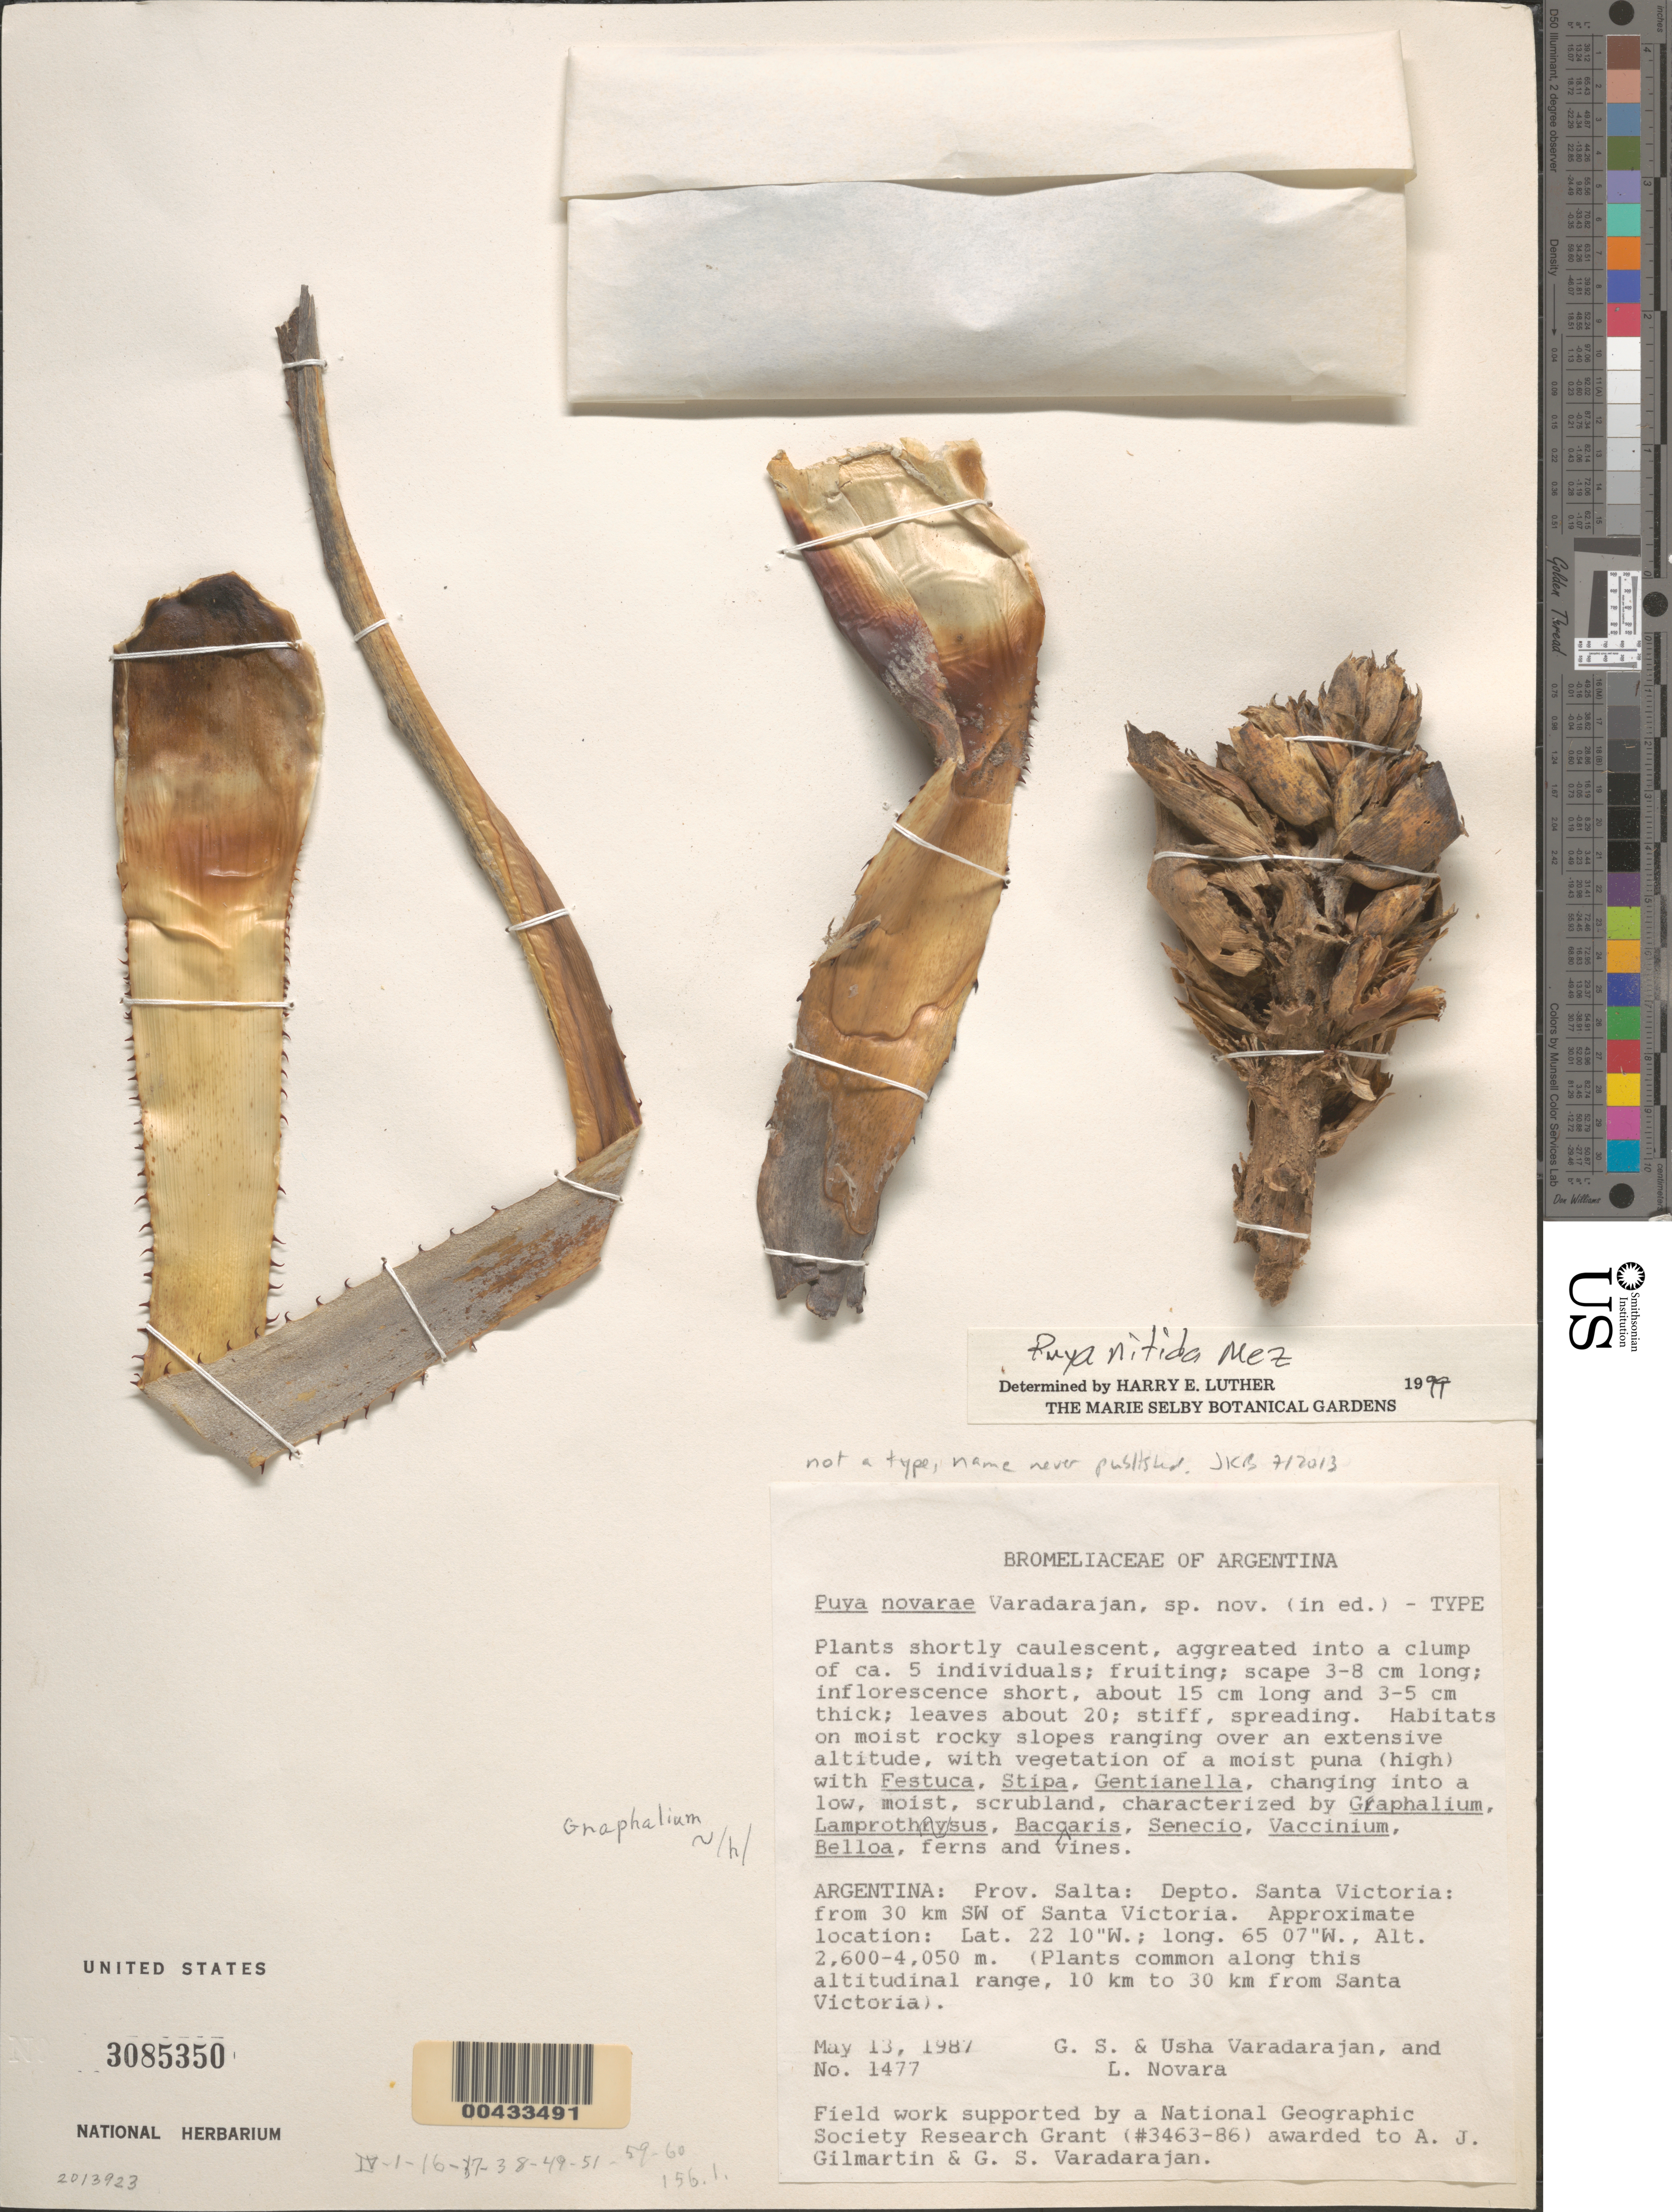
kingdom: Plantae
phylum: Tracheophyta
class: Liliopsida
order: Poales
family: Bromeliaceae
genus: Puya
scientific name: Puya nitida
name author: Mez in C. DC.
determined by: Luther, Harry E.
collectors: G. S. Varadarajan, U. Varadarajan & L. Novara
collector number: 1477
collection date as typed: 13 May 1987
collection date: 1987-05-13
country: Argentina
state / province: Salta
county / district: Santa Victoria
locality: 30 km SW of Santa Victoria.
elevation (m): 2600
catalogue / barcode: US 3085350